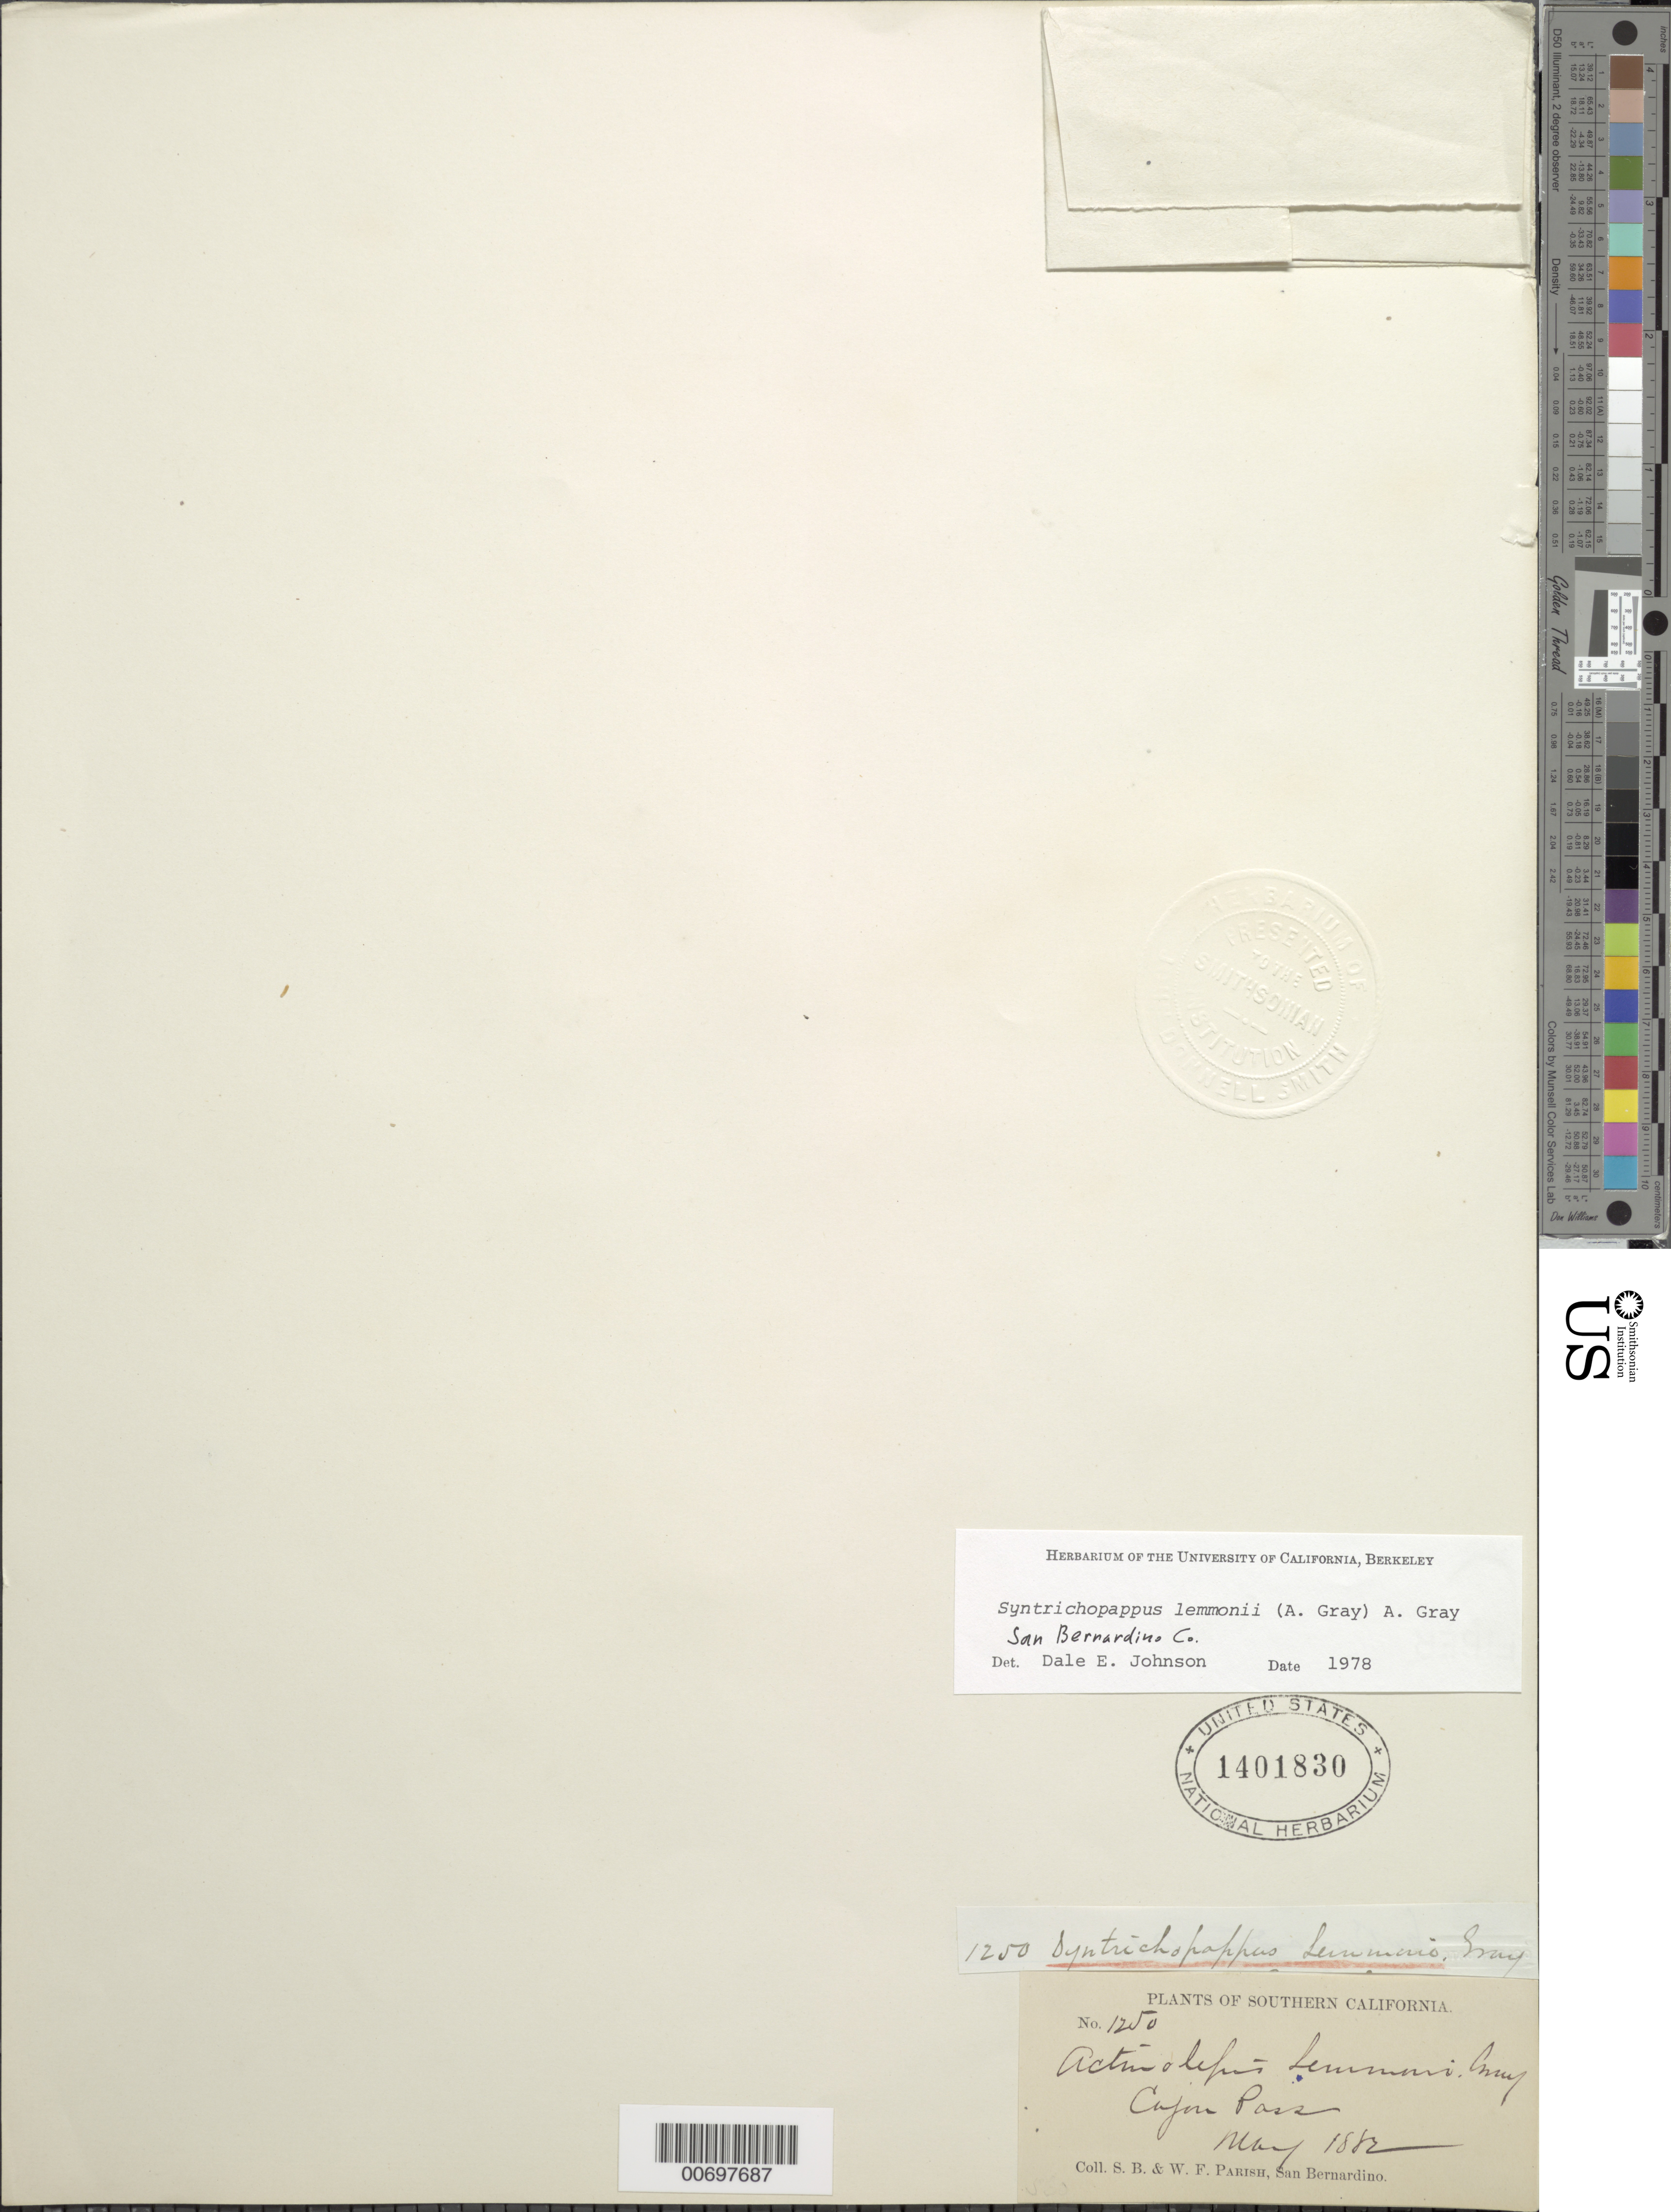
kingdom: Plantae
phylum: Tracheophyta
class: Magnoliopsida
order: Asterales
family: Asteraceae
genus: Syntrichopappus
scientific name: Syntrichopappus lemmonii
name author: (A. Gray) A. Gray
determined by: Johnson, D. E.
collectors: S. B. Parish & W. F. Parish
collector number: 1250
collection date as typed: May 1882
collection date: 1882-05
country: United States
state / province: California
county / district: San Bernardino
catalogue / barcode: US 1404830